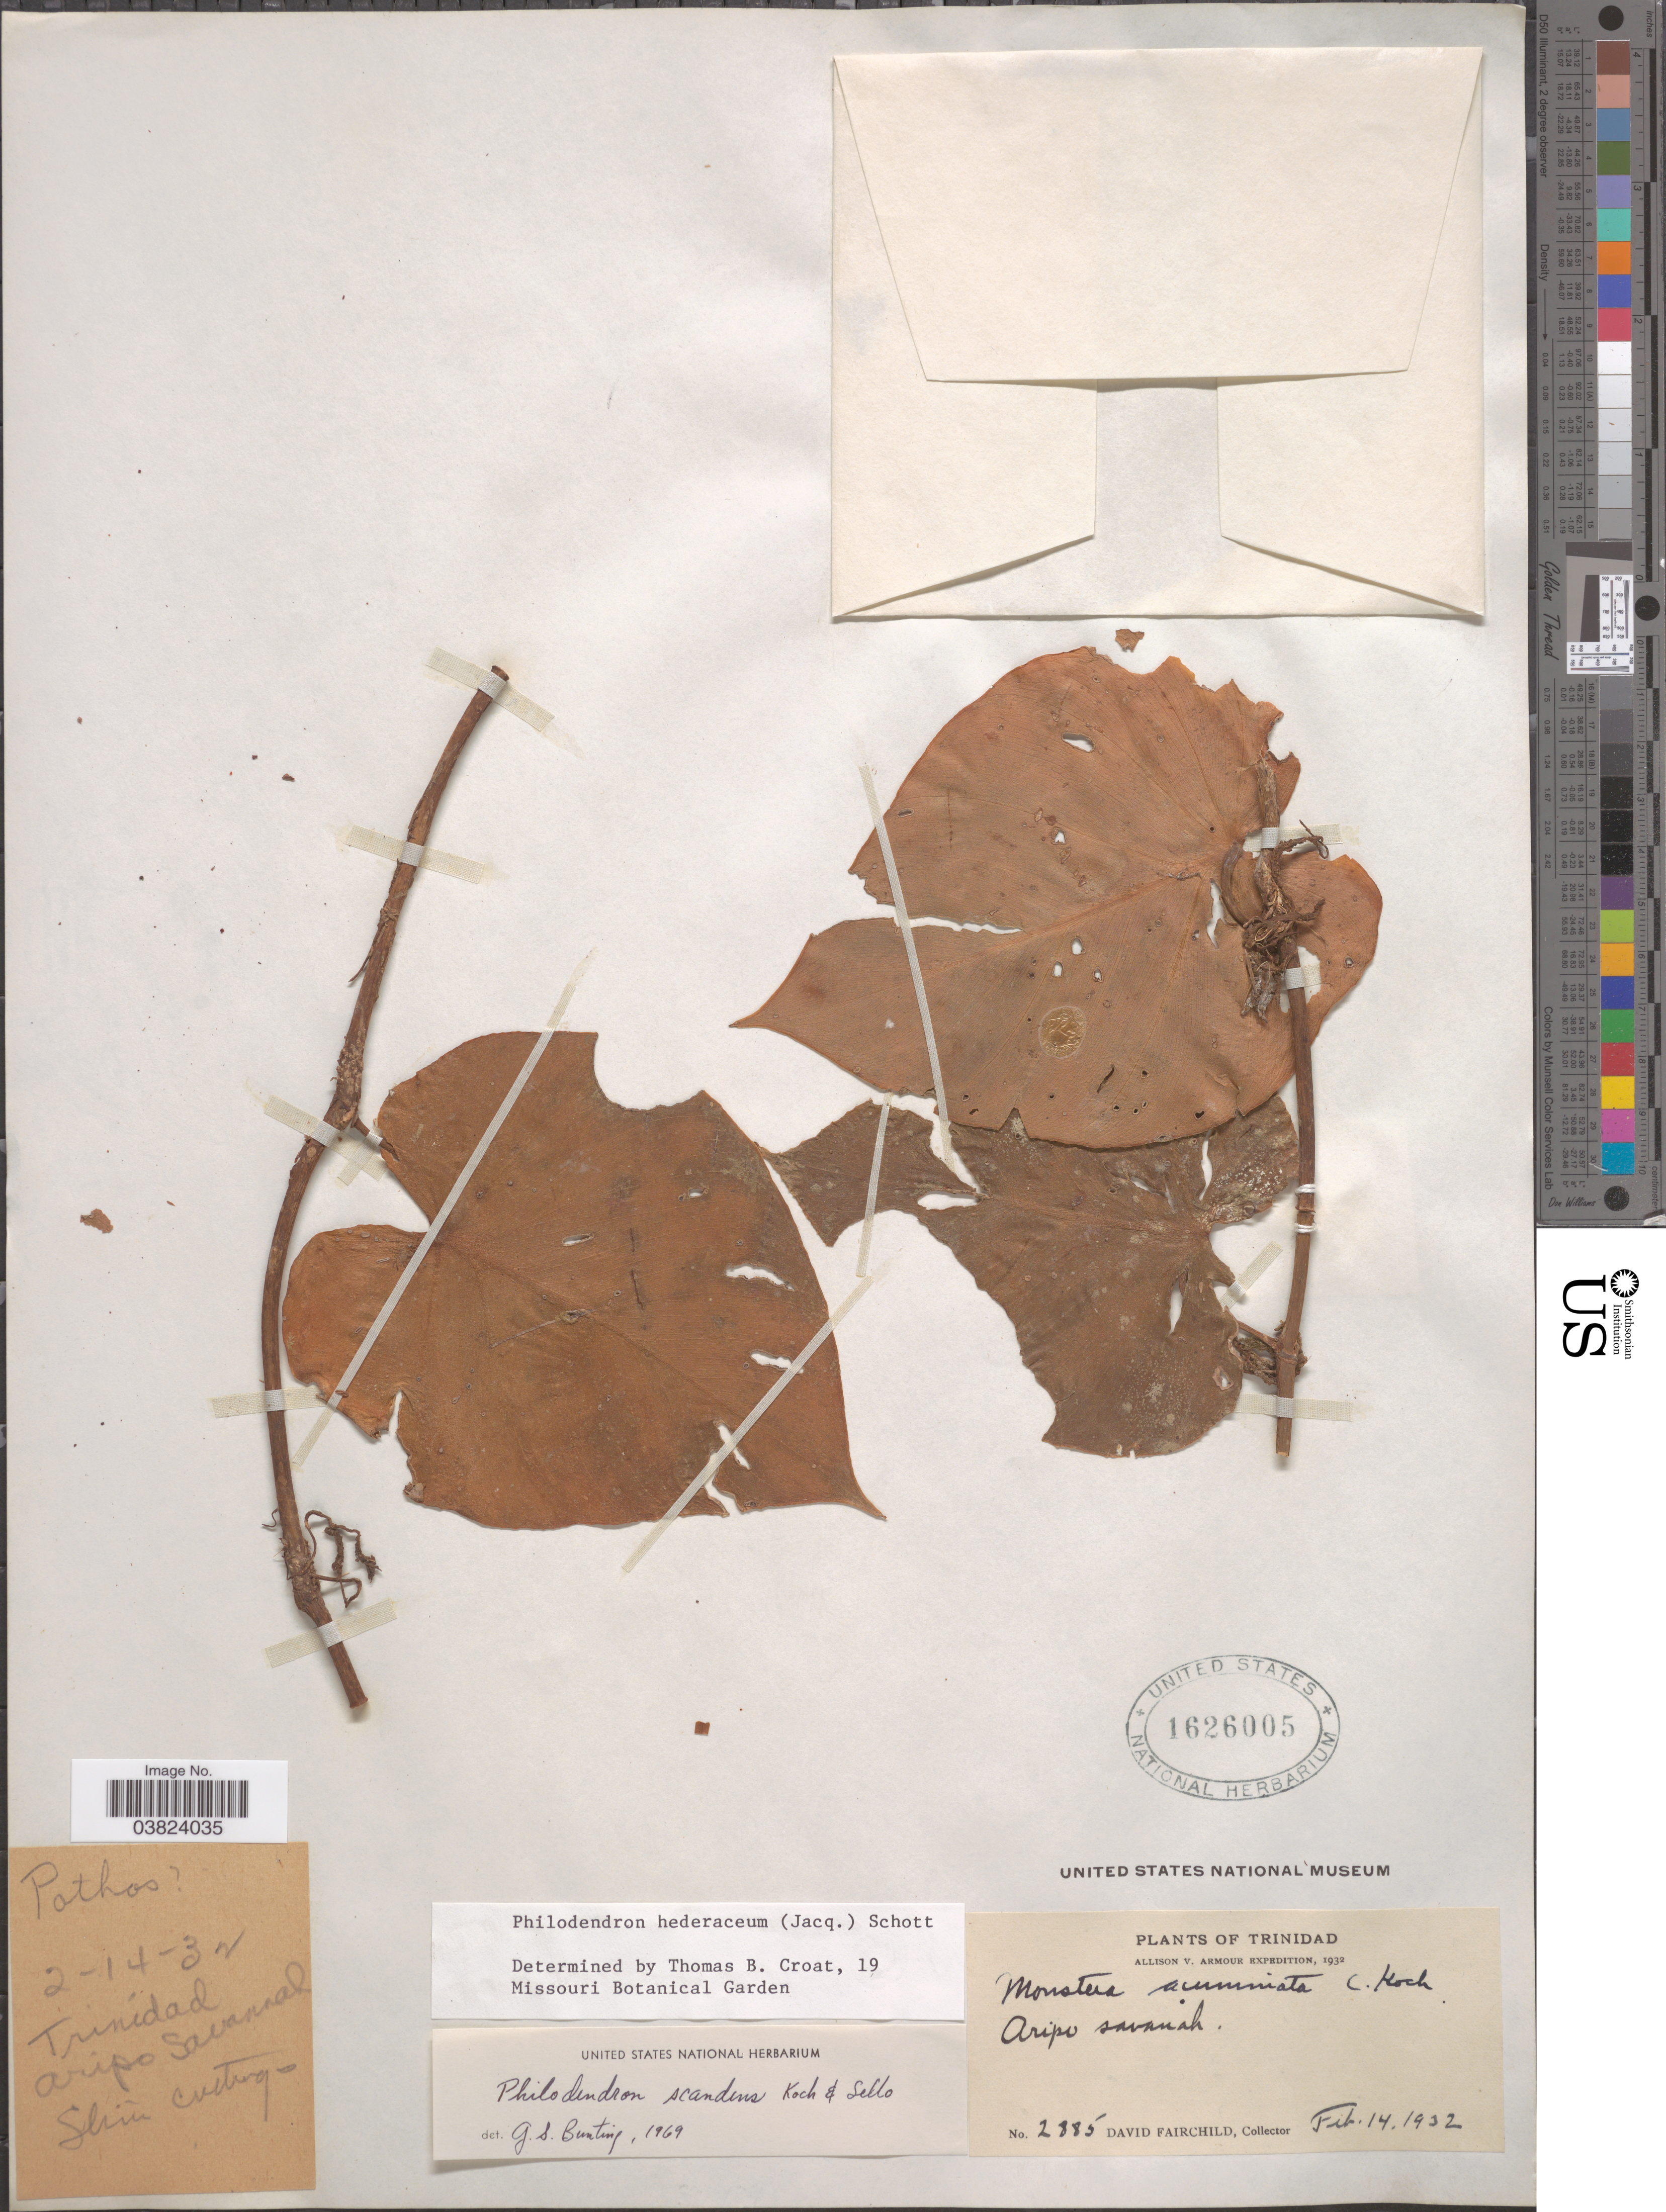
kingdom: Plantae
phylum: Tracheophyta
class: Liliopsida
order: Alismatales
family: Araceae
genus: Philodendron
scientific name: Philodendron hederaceum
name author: (Jacq.) Schott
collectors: D. Fairchild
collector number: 2885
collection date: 1932-02-14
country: Trinidad and Tobago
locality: Trinidad. Aripo savanah.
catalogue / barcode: US 1626005